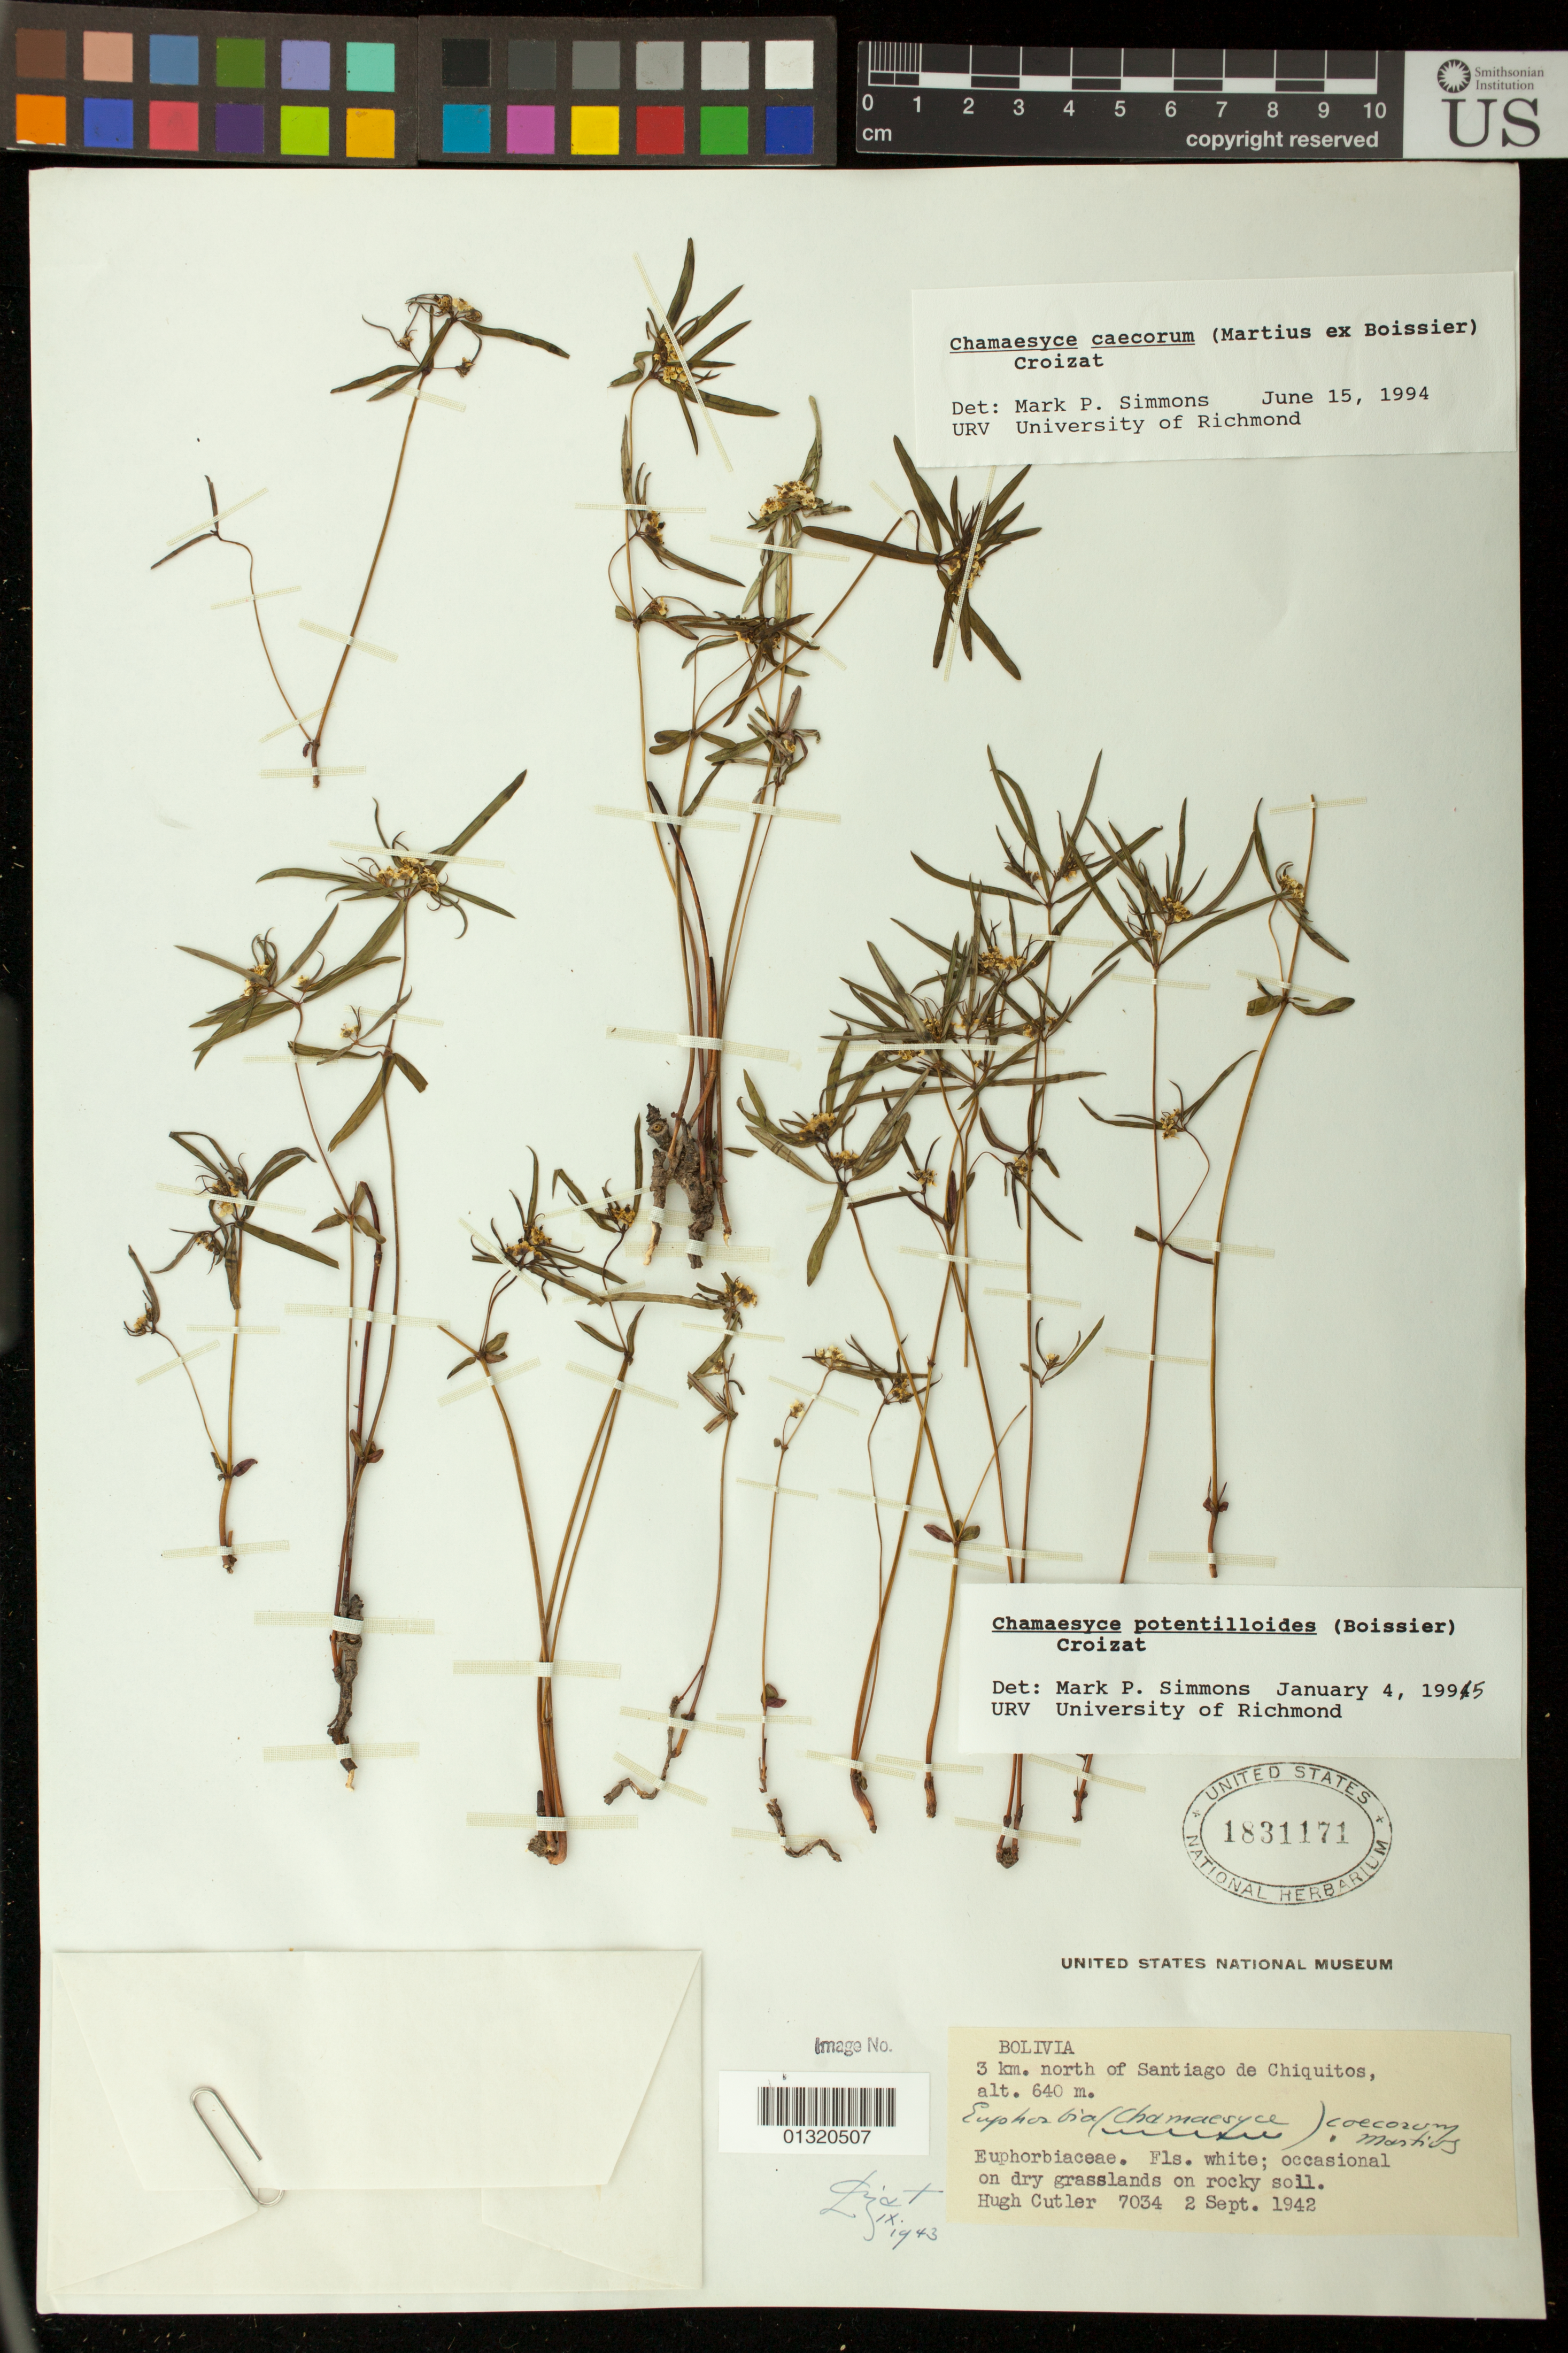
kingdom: Plantae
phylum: Tracheophyta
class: Magnoliopsida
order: Malpighiales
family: Euphorbiaceae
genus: Euphorbia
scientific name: Euphorbia potentilloides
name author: Boiss.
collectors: H. C. Cutler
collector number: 7034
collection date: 1942-09-02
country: Bolivia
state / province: Santa Cruz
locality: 3 km. north of Santiago de Chiquitos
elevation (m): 640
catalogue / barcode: US 1831171